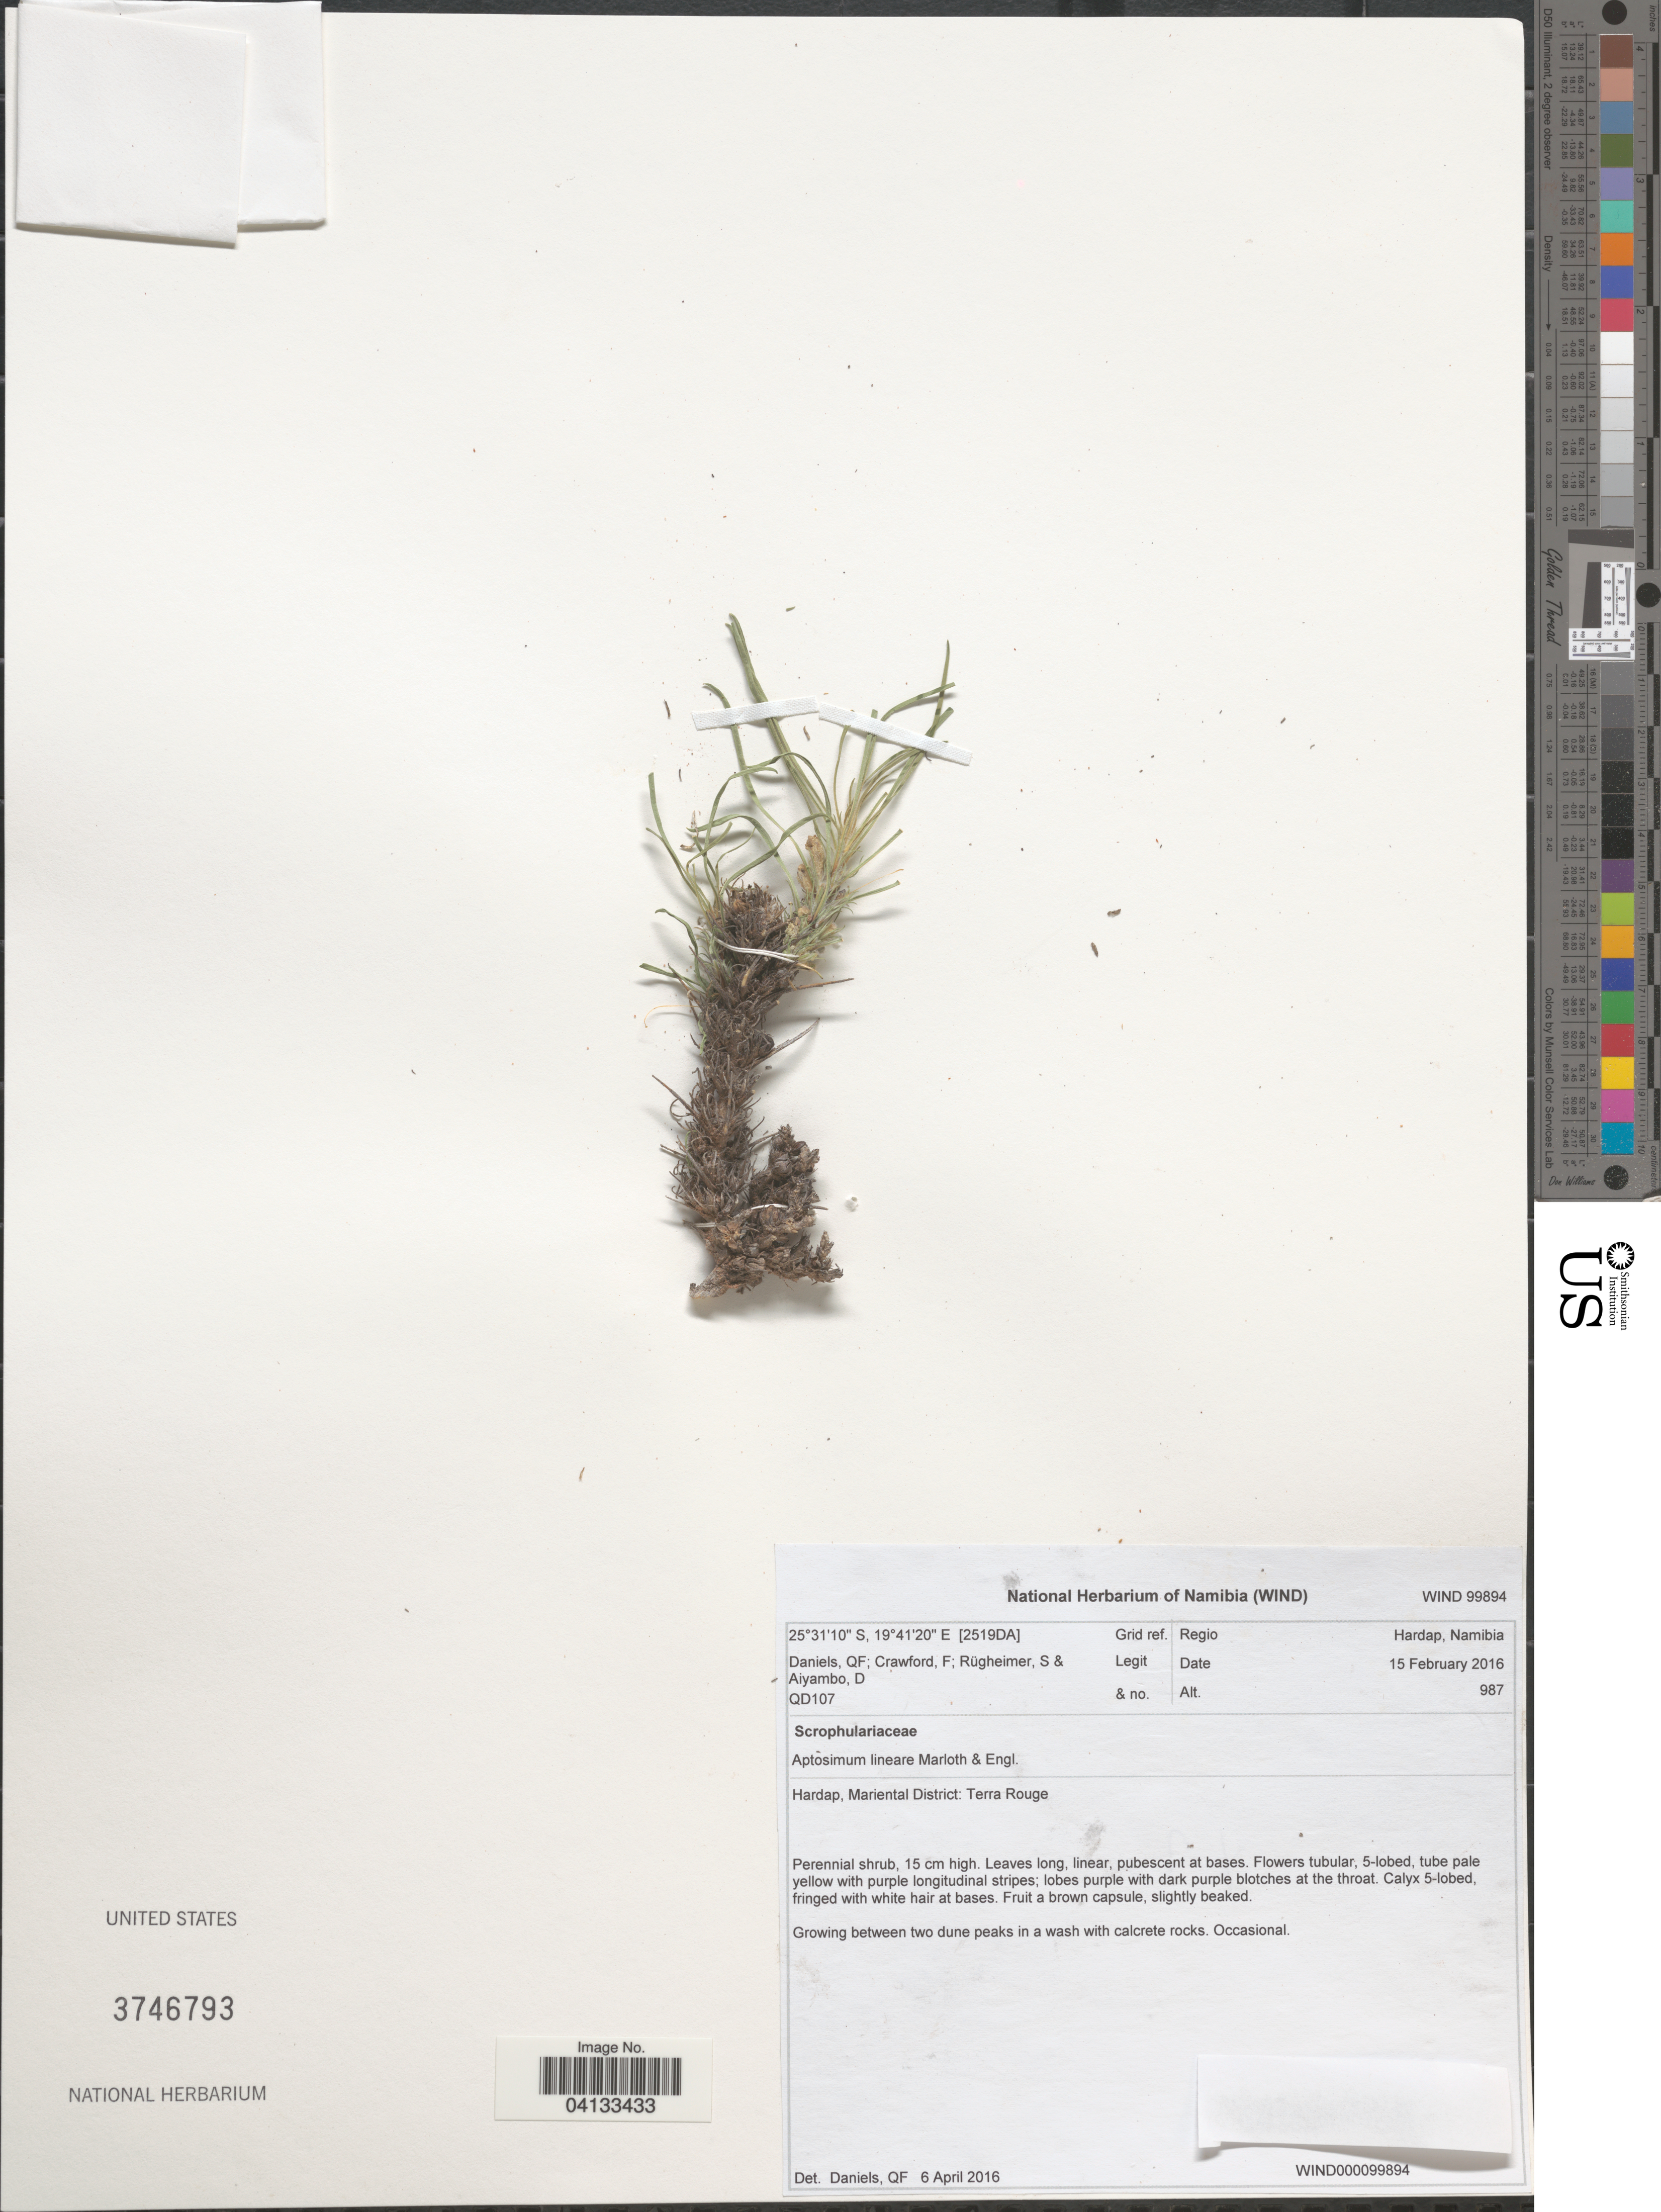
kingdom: Plantae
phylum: Tracheophyta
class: Magnoliopsida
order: Lamiales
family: Scrophulariaceae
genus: Aptosimum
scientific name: Aptosimum lineare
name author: Marloth & Engl.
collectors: F. Crawford, S. Rugheimer & D. Aiyambo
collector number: QD107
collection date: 2016-02-15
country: Namibia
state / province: Hardap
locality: Grid ref. Regio Hardap. Mariental District: Terra Rouge. [2519DA].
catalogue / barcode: US 3746793